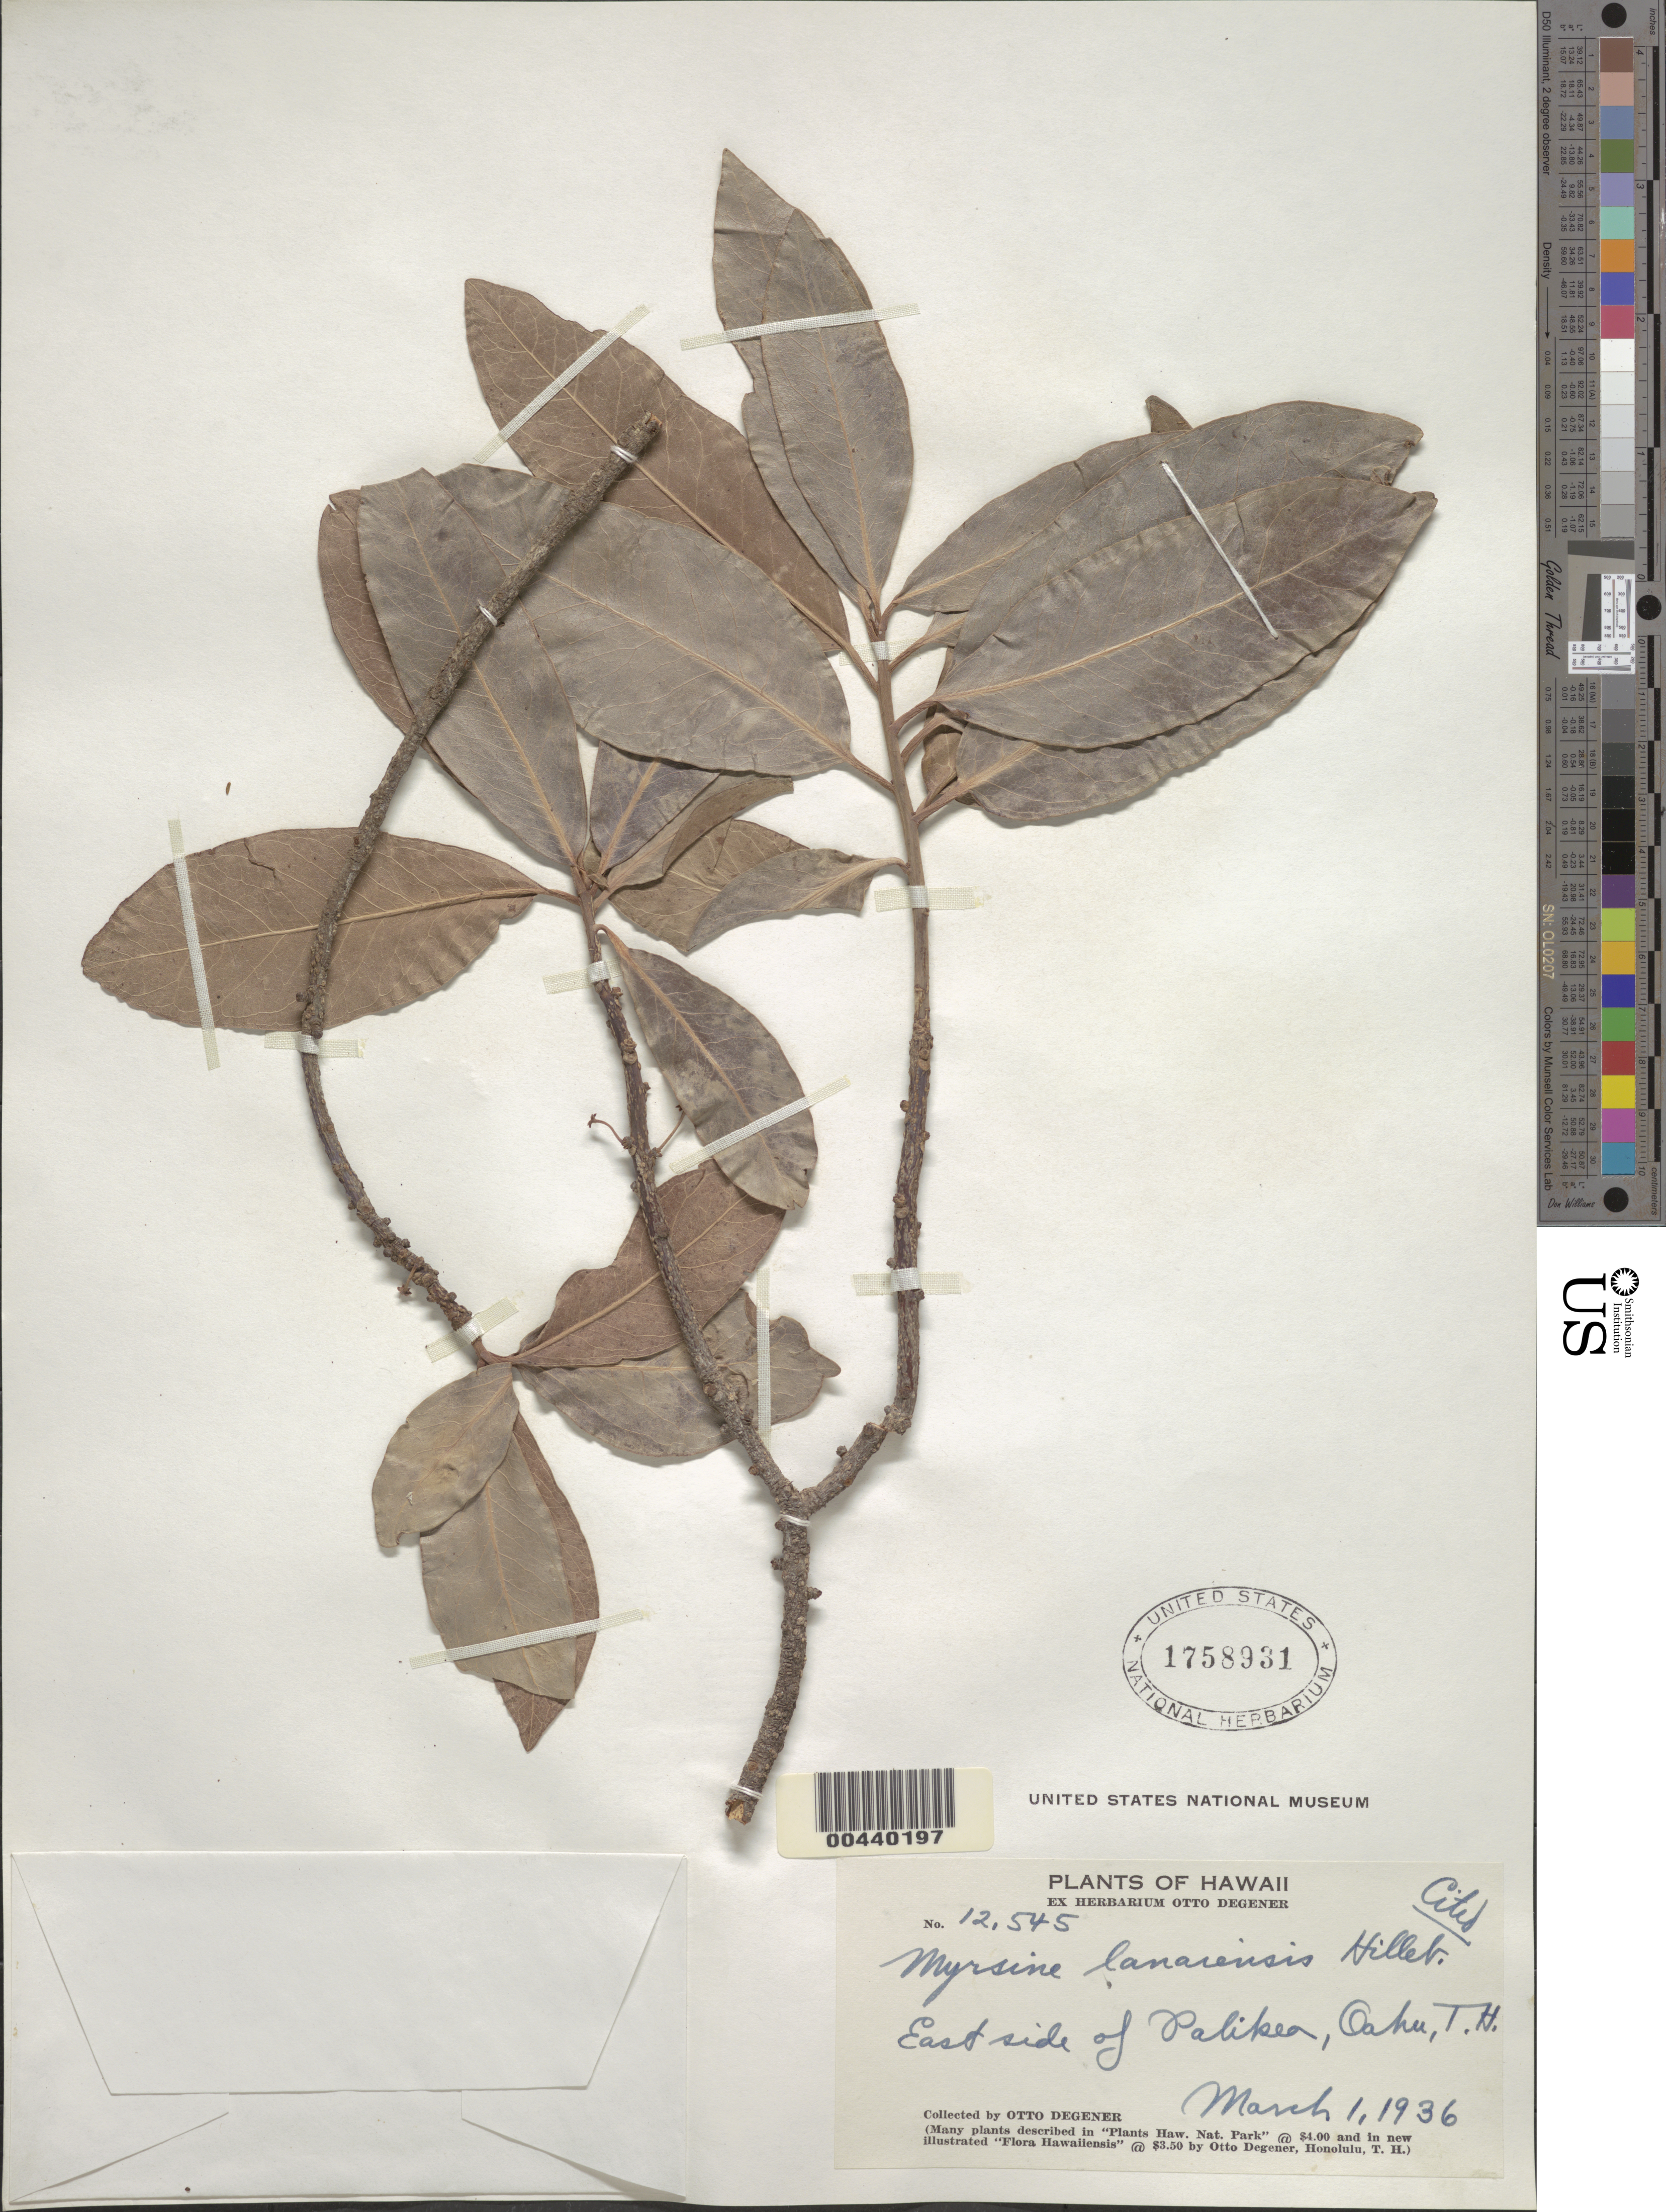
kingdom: Plantae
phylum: Tracheophyta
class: Magnoliopsida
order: Ericales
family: Primulaceae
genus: Myrsine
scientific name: Myrsine lanaiensis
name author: Hillebr.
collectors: O. Degener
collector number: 12545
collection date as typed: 1 Mar 1936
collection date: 1936-03-01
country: United States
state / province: Hawaii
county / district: Honolulu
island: Oahu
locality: E side of Palikea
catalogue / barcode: US 1758931